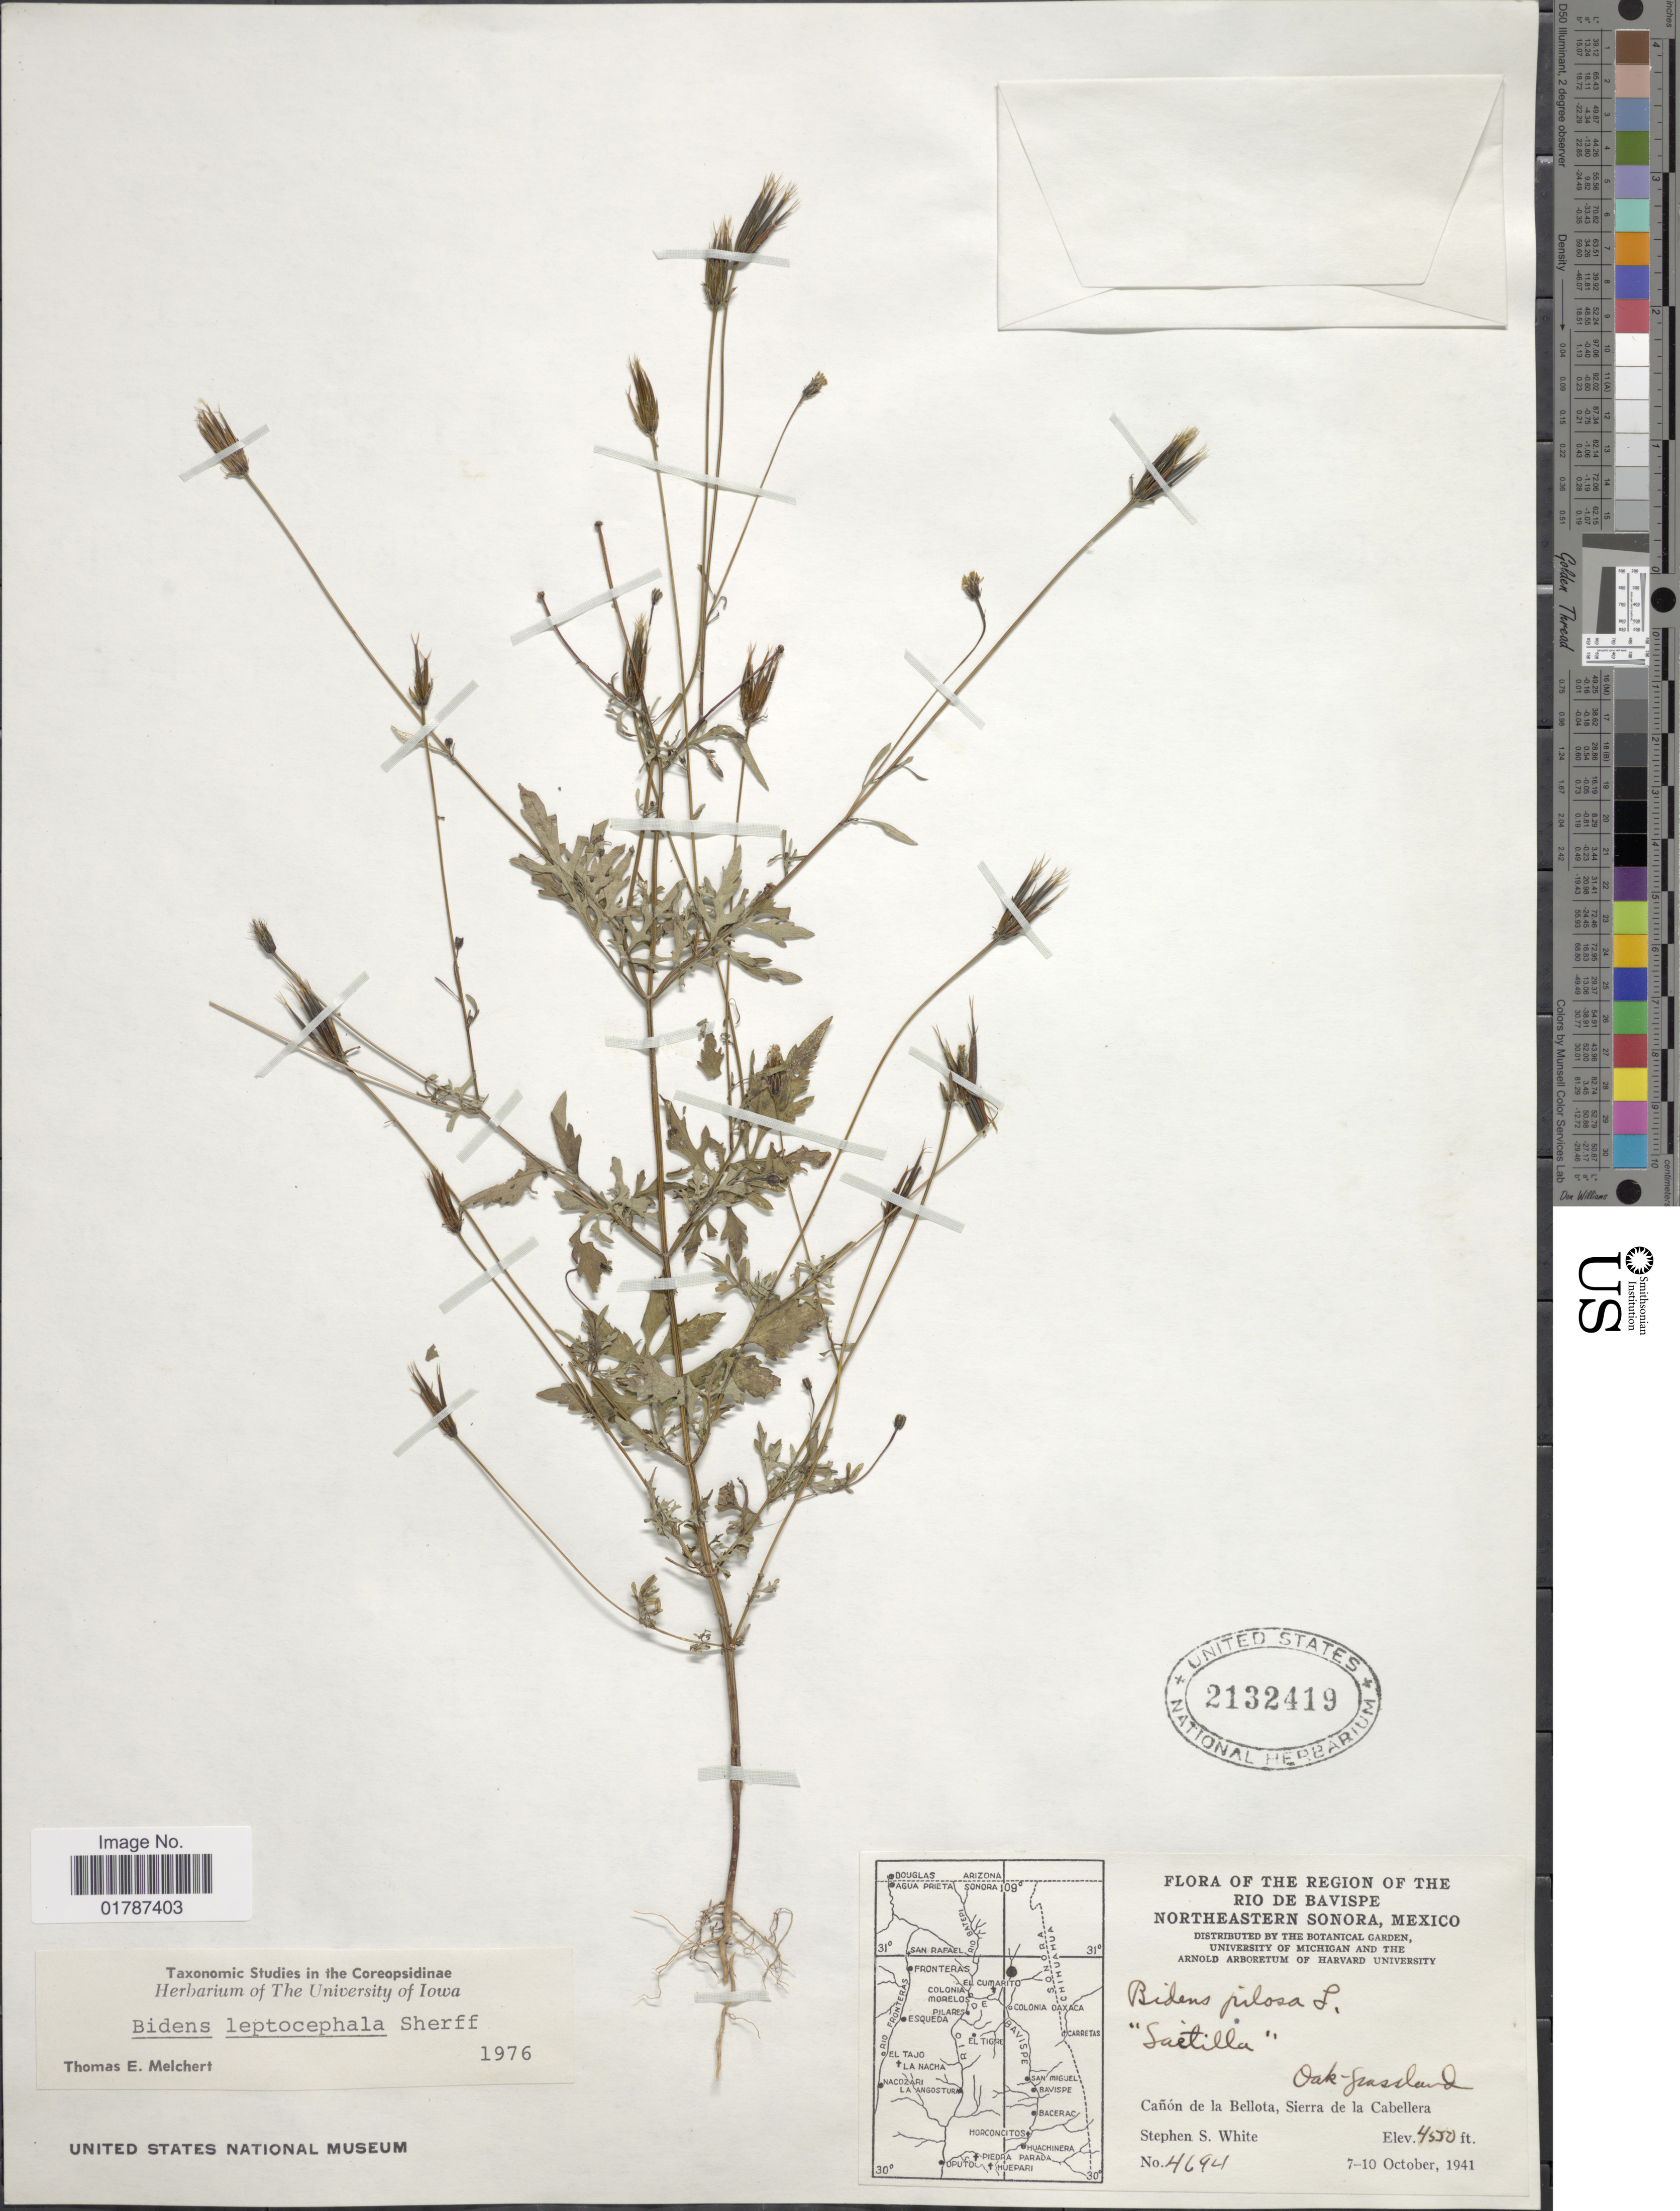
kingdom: Plantae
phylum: Tracheophyta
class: Magnoliopsida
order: Asterales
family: Asteraceae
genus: Bidens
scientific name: Bidens leptocephala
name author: Sherff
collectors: S. S. White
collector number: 4694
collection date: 1941-10-07/1941-10-10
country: Mexico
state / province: Sonora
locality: The Region of The Rio De Bavispe, Northeastern Sonora, Mexico, Canon de la Bellota, Sierra de la Cabellera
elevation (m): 1387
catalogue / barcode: US 2132419